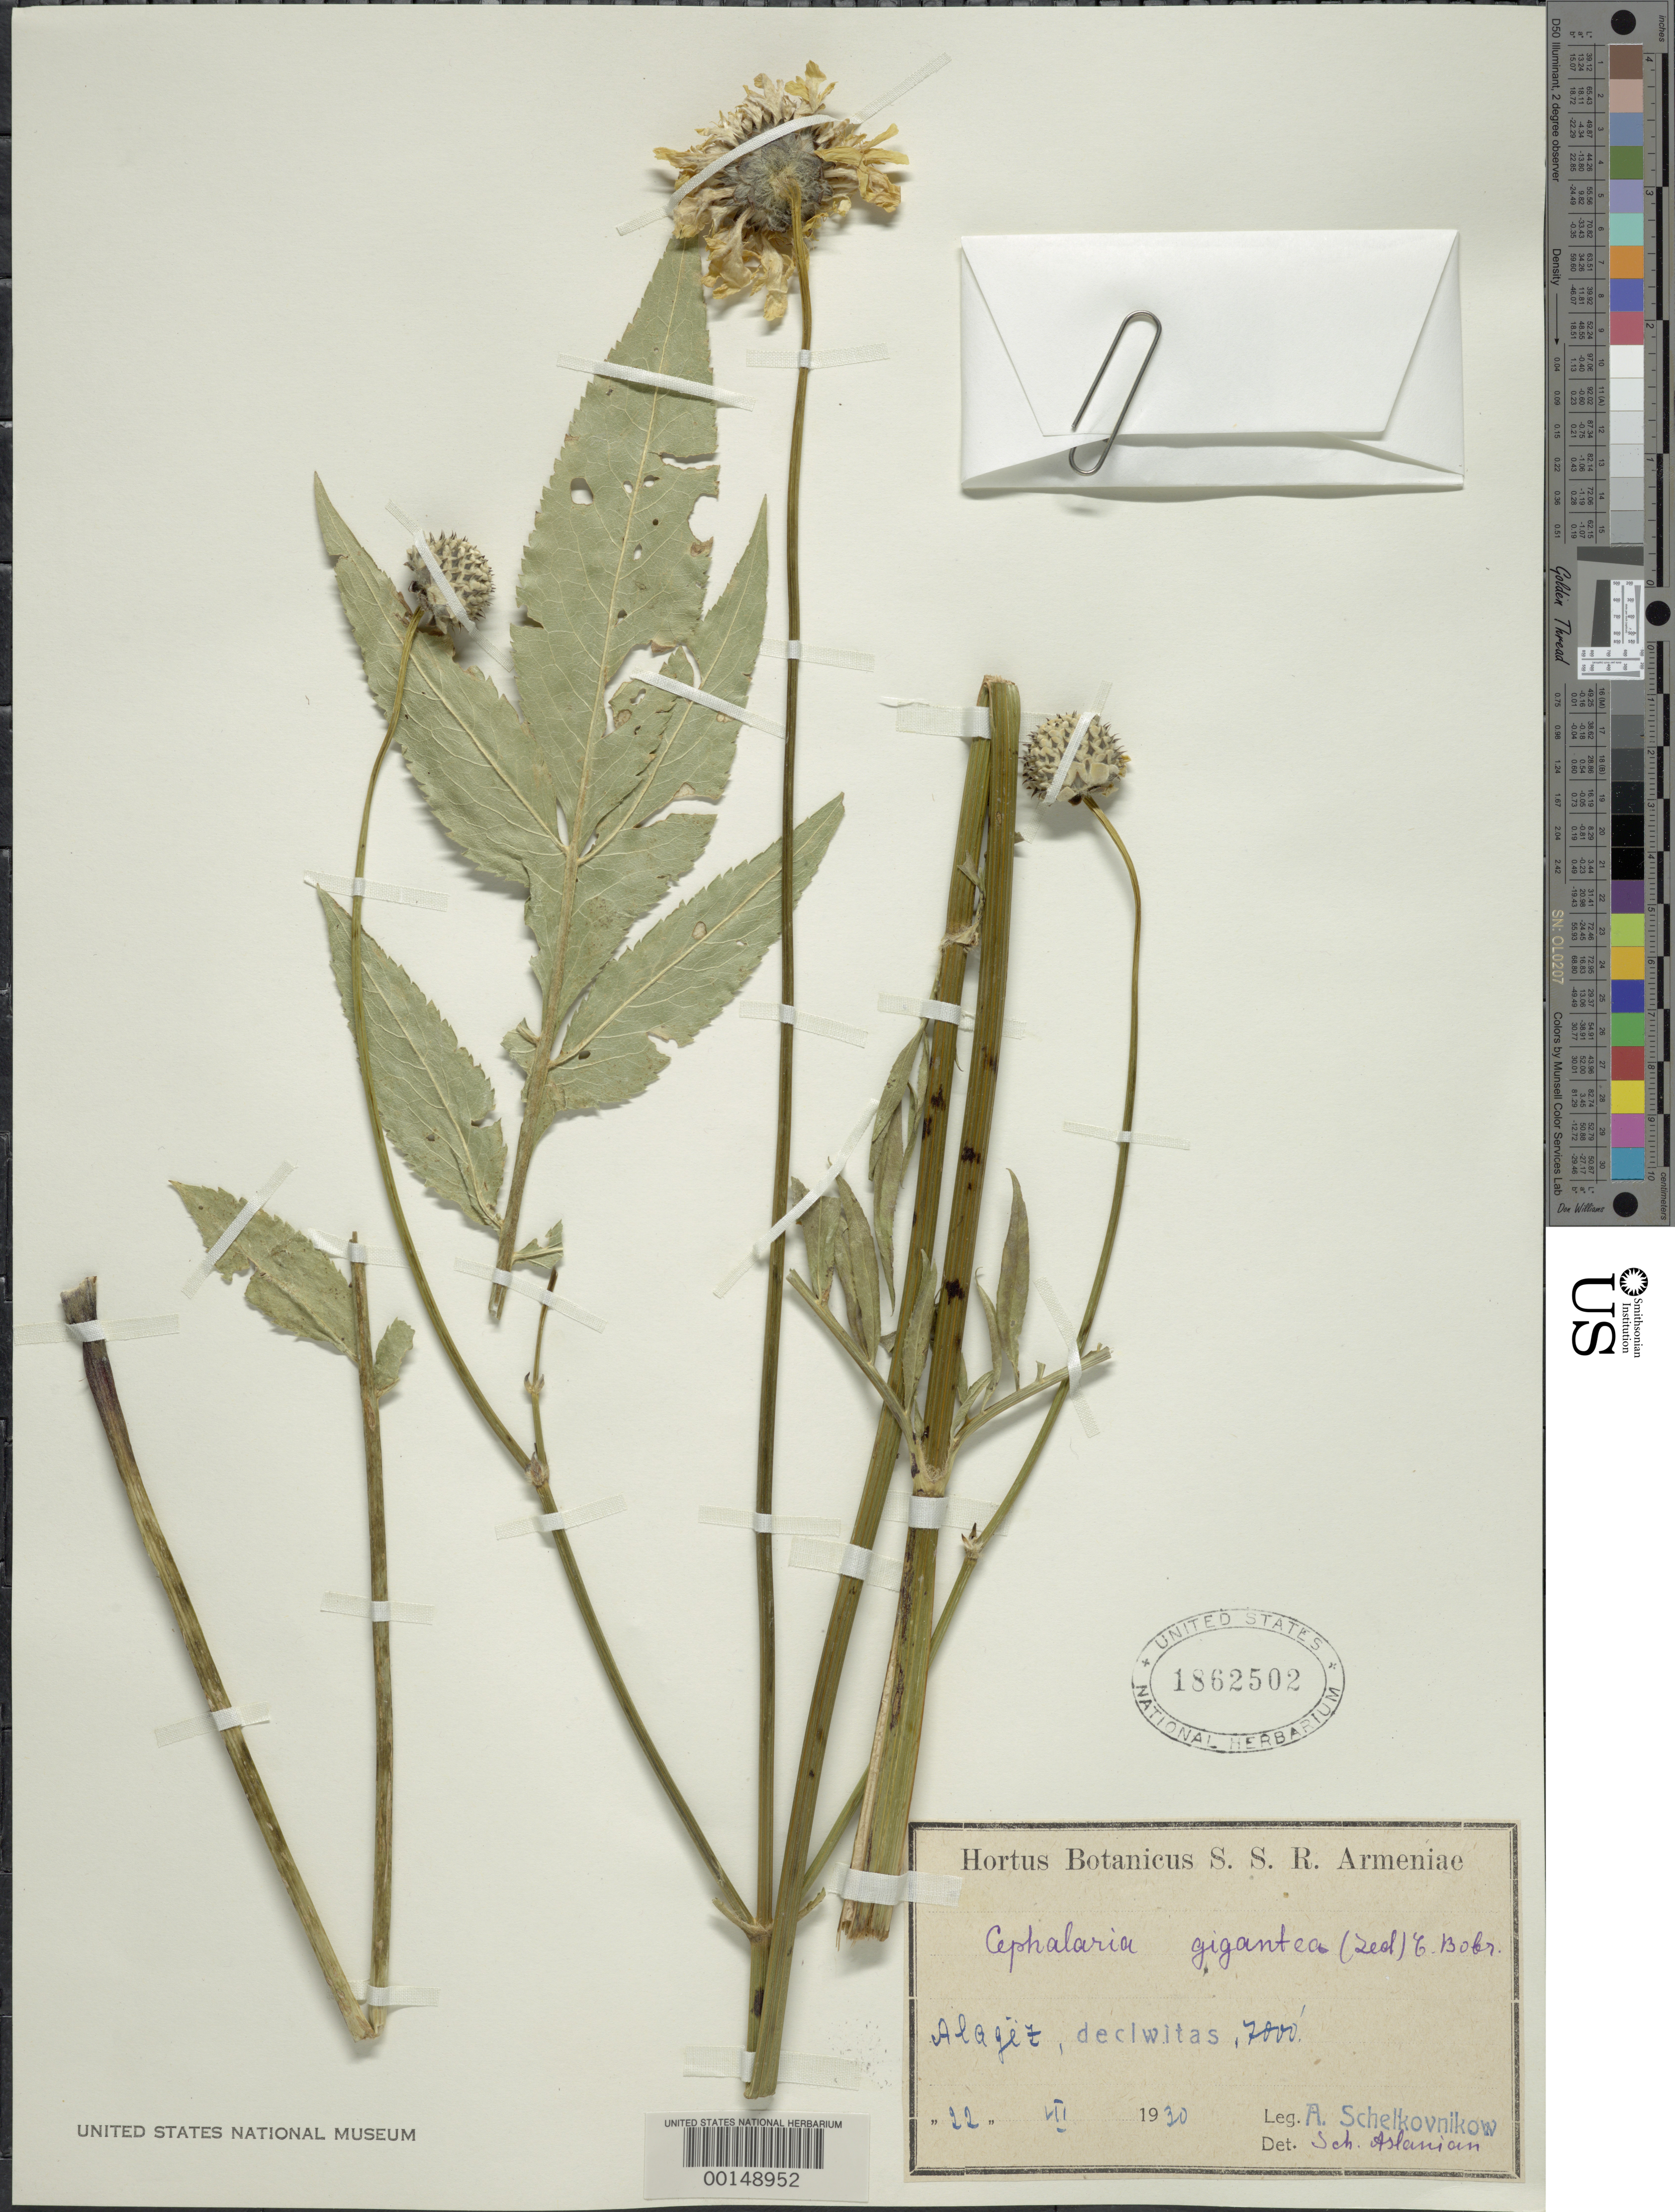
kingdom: Plantae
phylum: Tracheophyta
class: Magnoliopsida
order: Dipsacales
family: Caprifoliaceae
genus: Cephalaria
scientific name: Cephalaria gigantea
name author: (Ledb.) Brobov.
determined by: Aslanian, S.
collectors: A. B. Schelkovnikov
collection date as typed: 22 Jul 1930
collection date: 1930-07-22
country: Armenia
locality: Armenia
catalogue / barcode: US 1862502